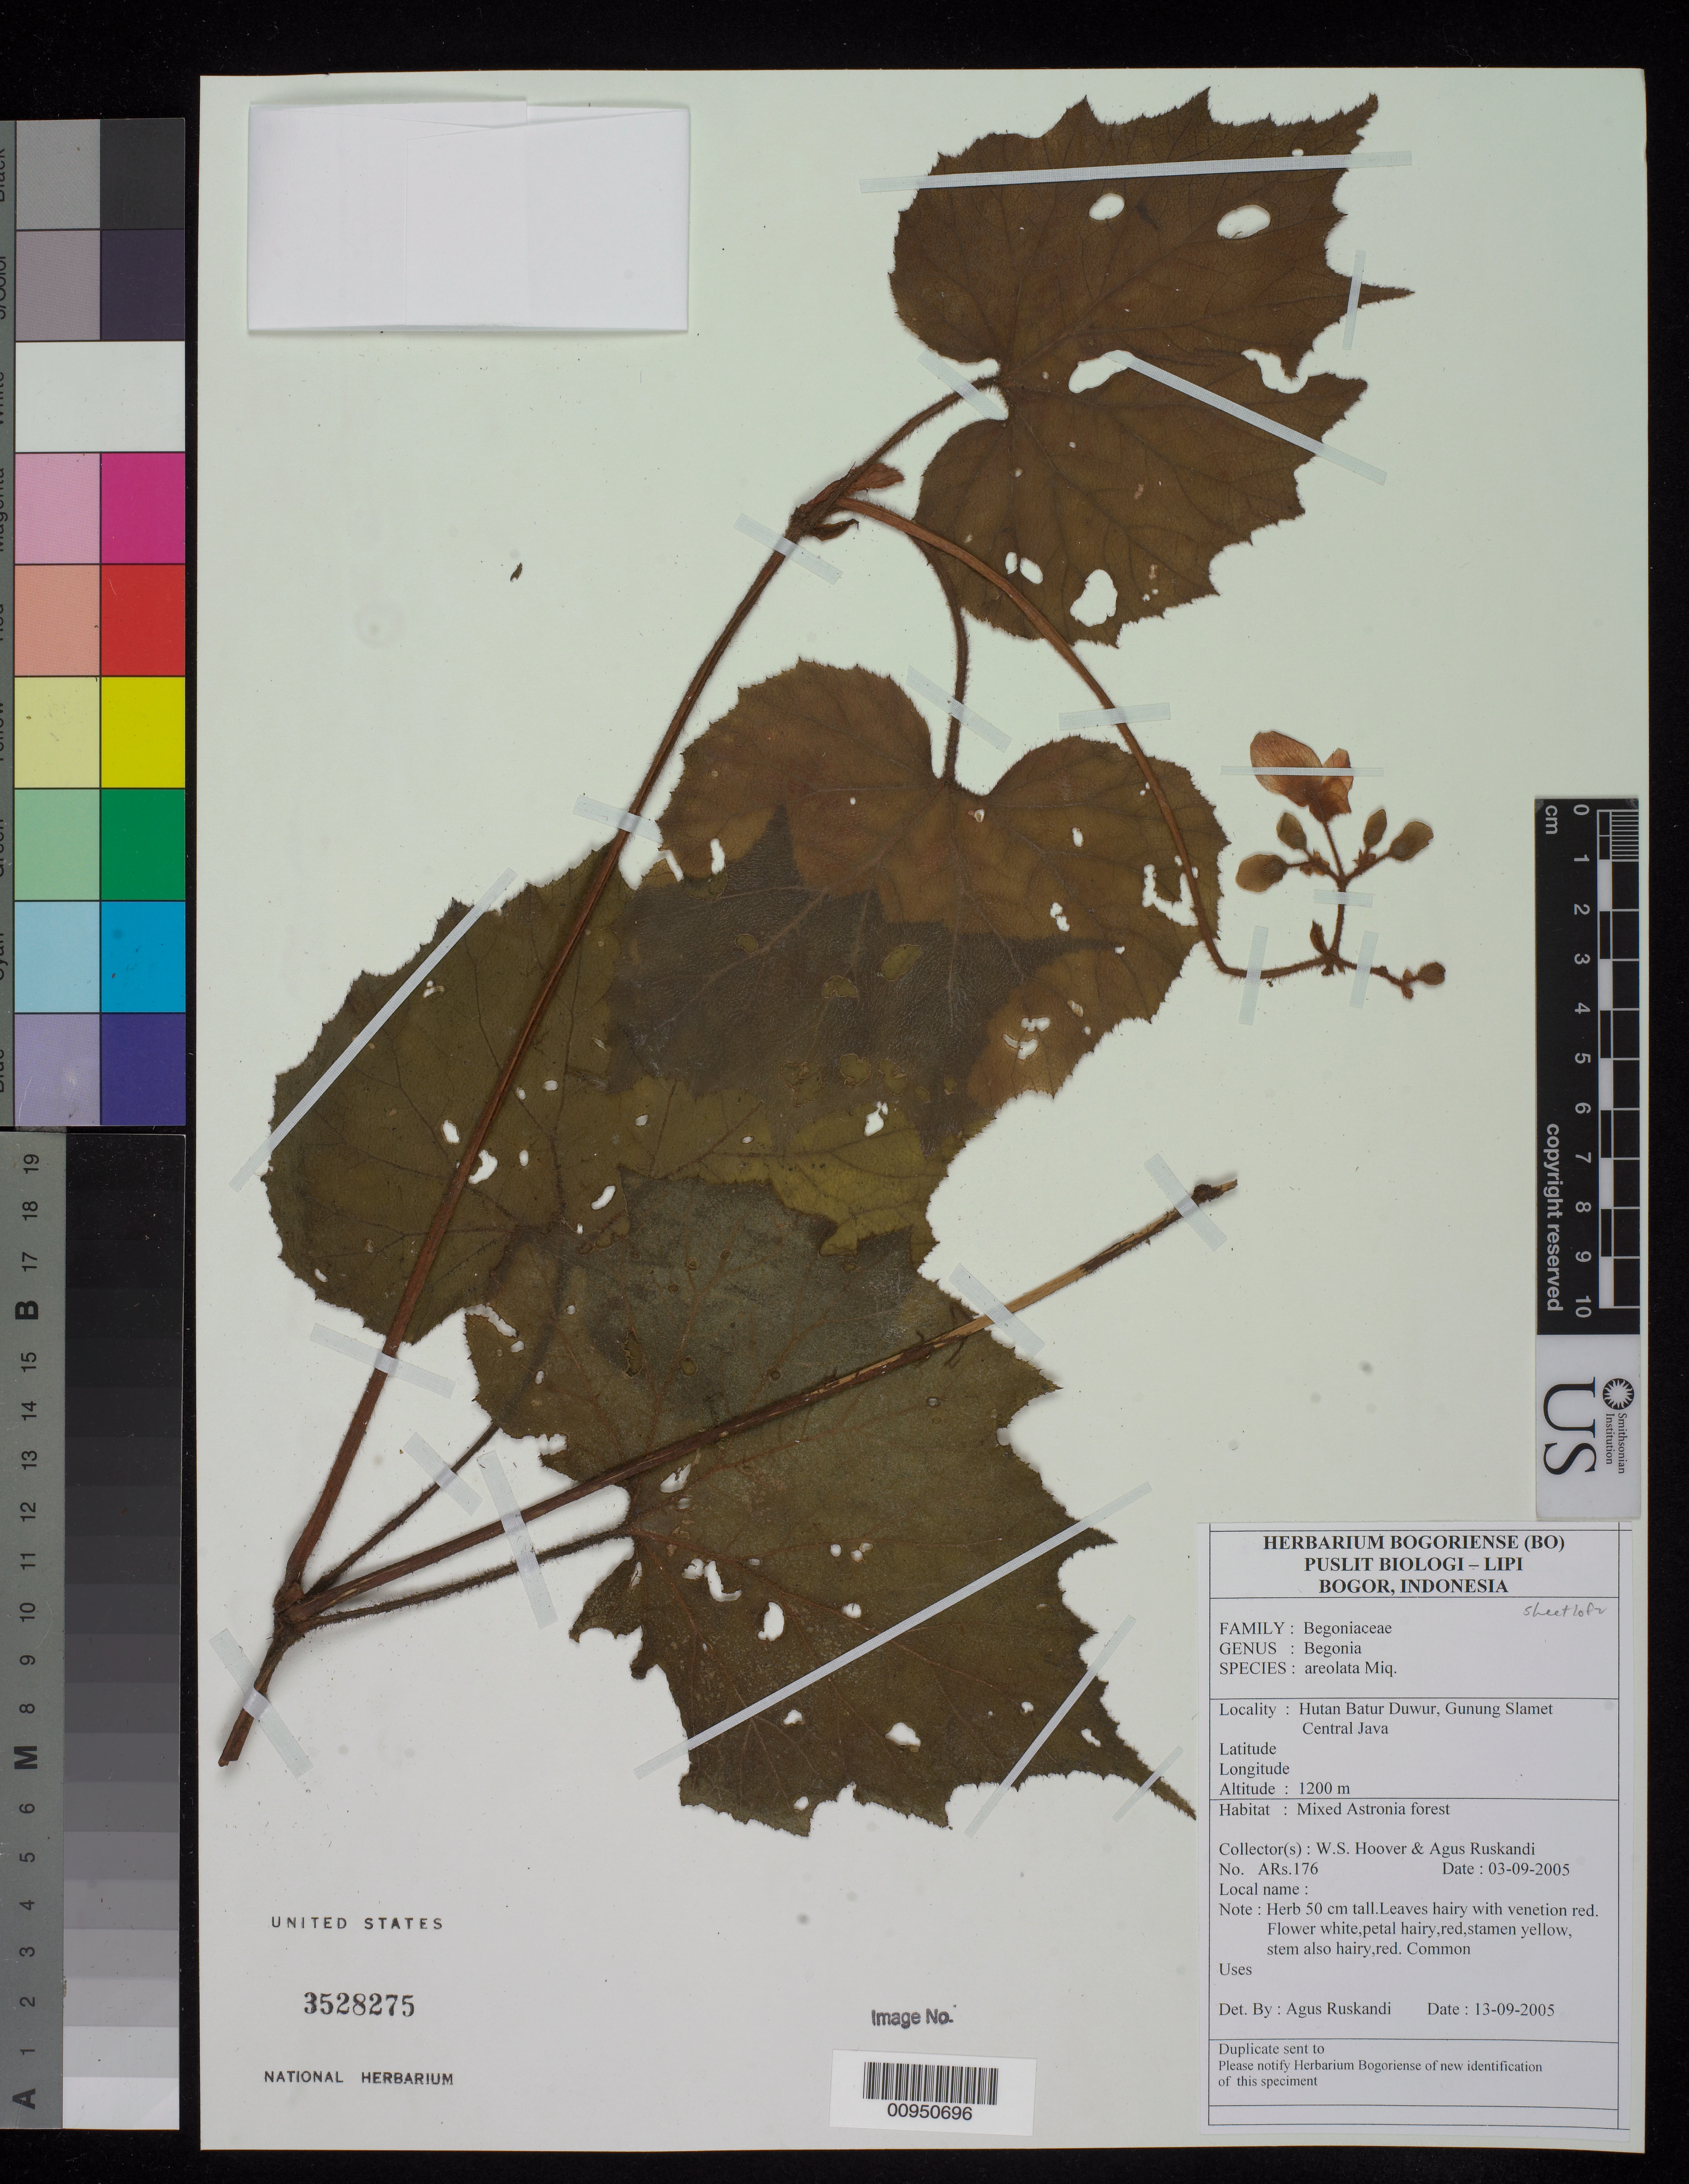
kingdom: Plantae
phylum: Tracheophyta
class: Magnoliopsida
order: Cucurbitales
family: Begoniaceae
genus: Begonia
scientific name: Begonia areolata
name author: Miq.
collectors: W. S. Hoover & A. Ruskandi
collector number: ARS 176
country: Indonesia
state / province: Java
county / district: Jawa Tengah (?)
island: Java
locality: Hutan Batur Duwur, Gunung Slamet.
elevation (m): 1200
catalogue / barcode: US 3528275